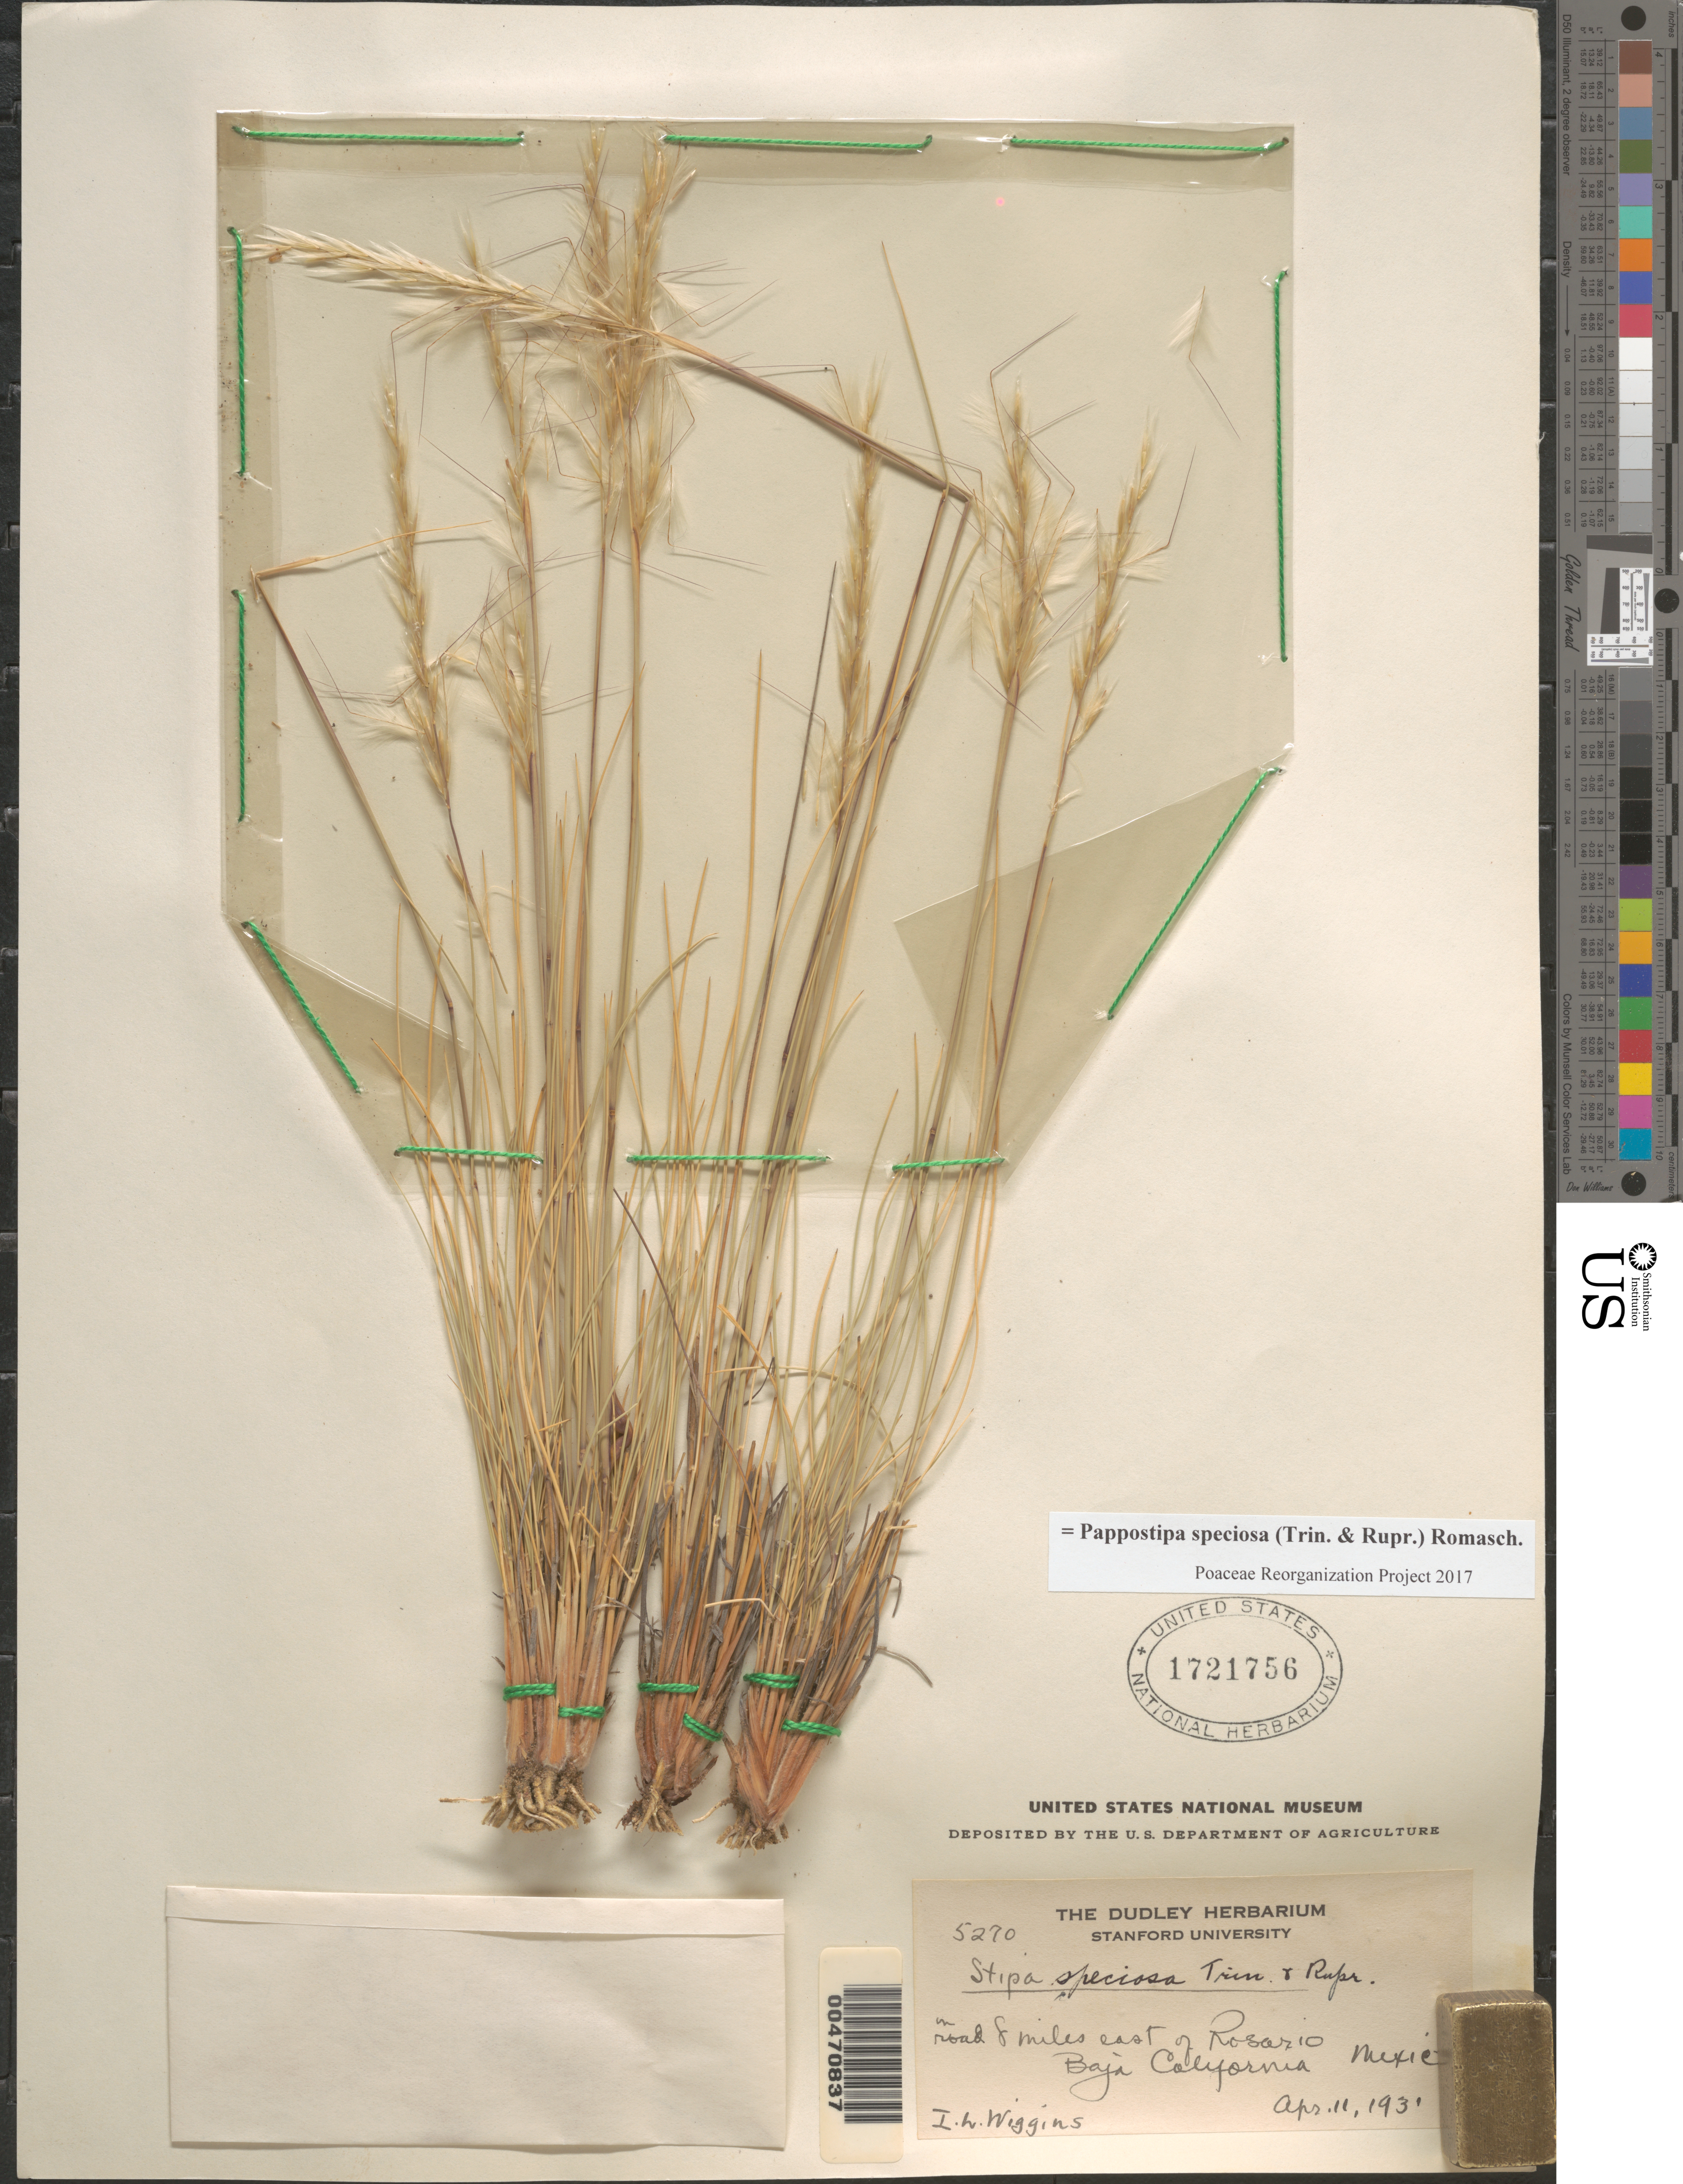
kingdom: Plantae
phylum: Tracheophyta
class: Liliopsida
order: Poales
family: Poaceae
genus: Pappostipa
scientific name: Pappostipa speciosa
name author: (Trin. & Rupr.) Romasch.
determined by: Poaceae Reorganization Project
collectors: I. L. Wiggins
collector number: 5270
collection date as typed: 11 Apr 1931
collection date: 1931-04-11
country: Mexico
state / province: Baja California Norte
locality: On rd 8 mi E of Rosario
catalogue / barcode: US 1721756